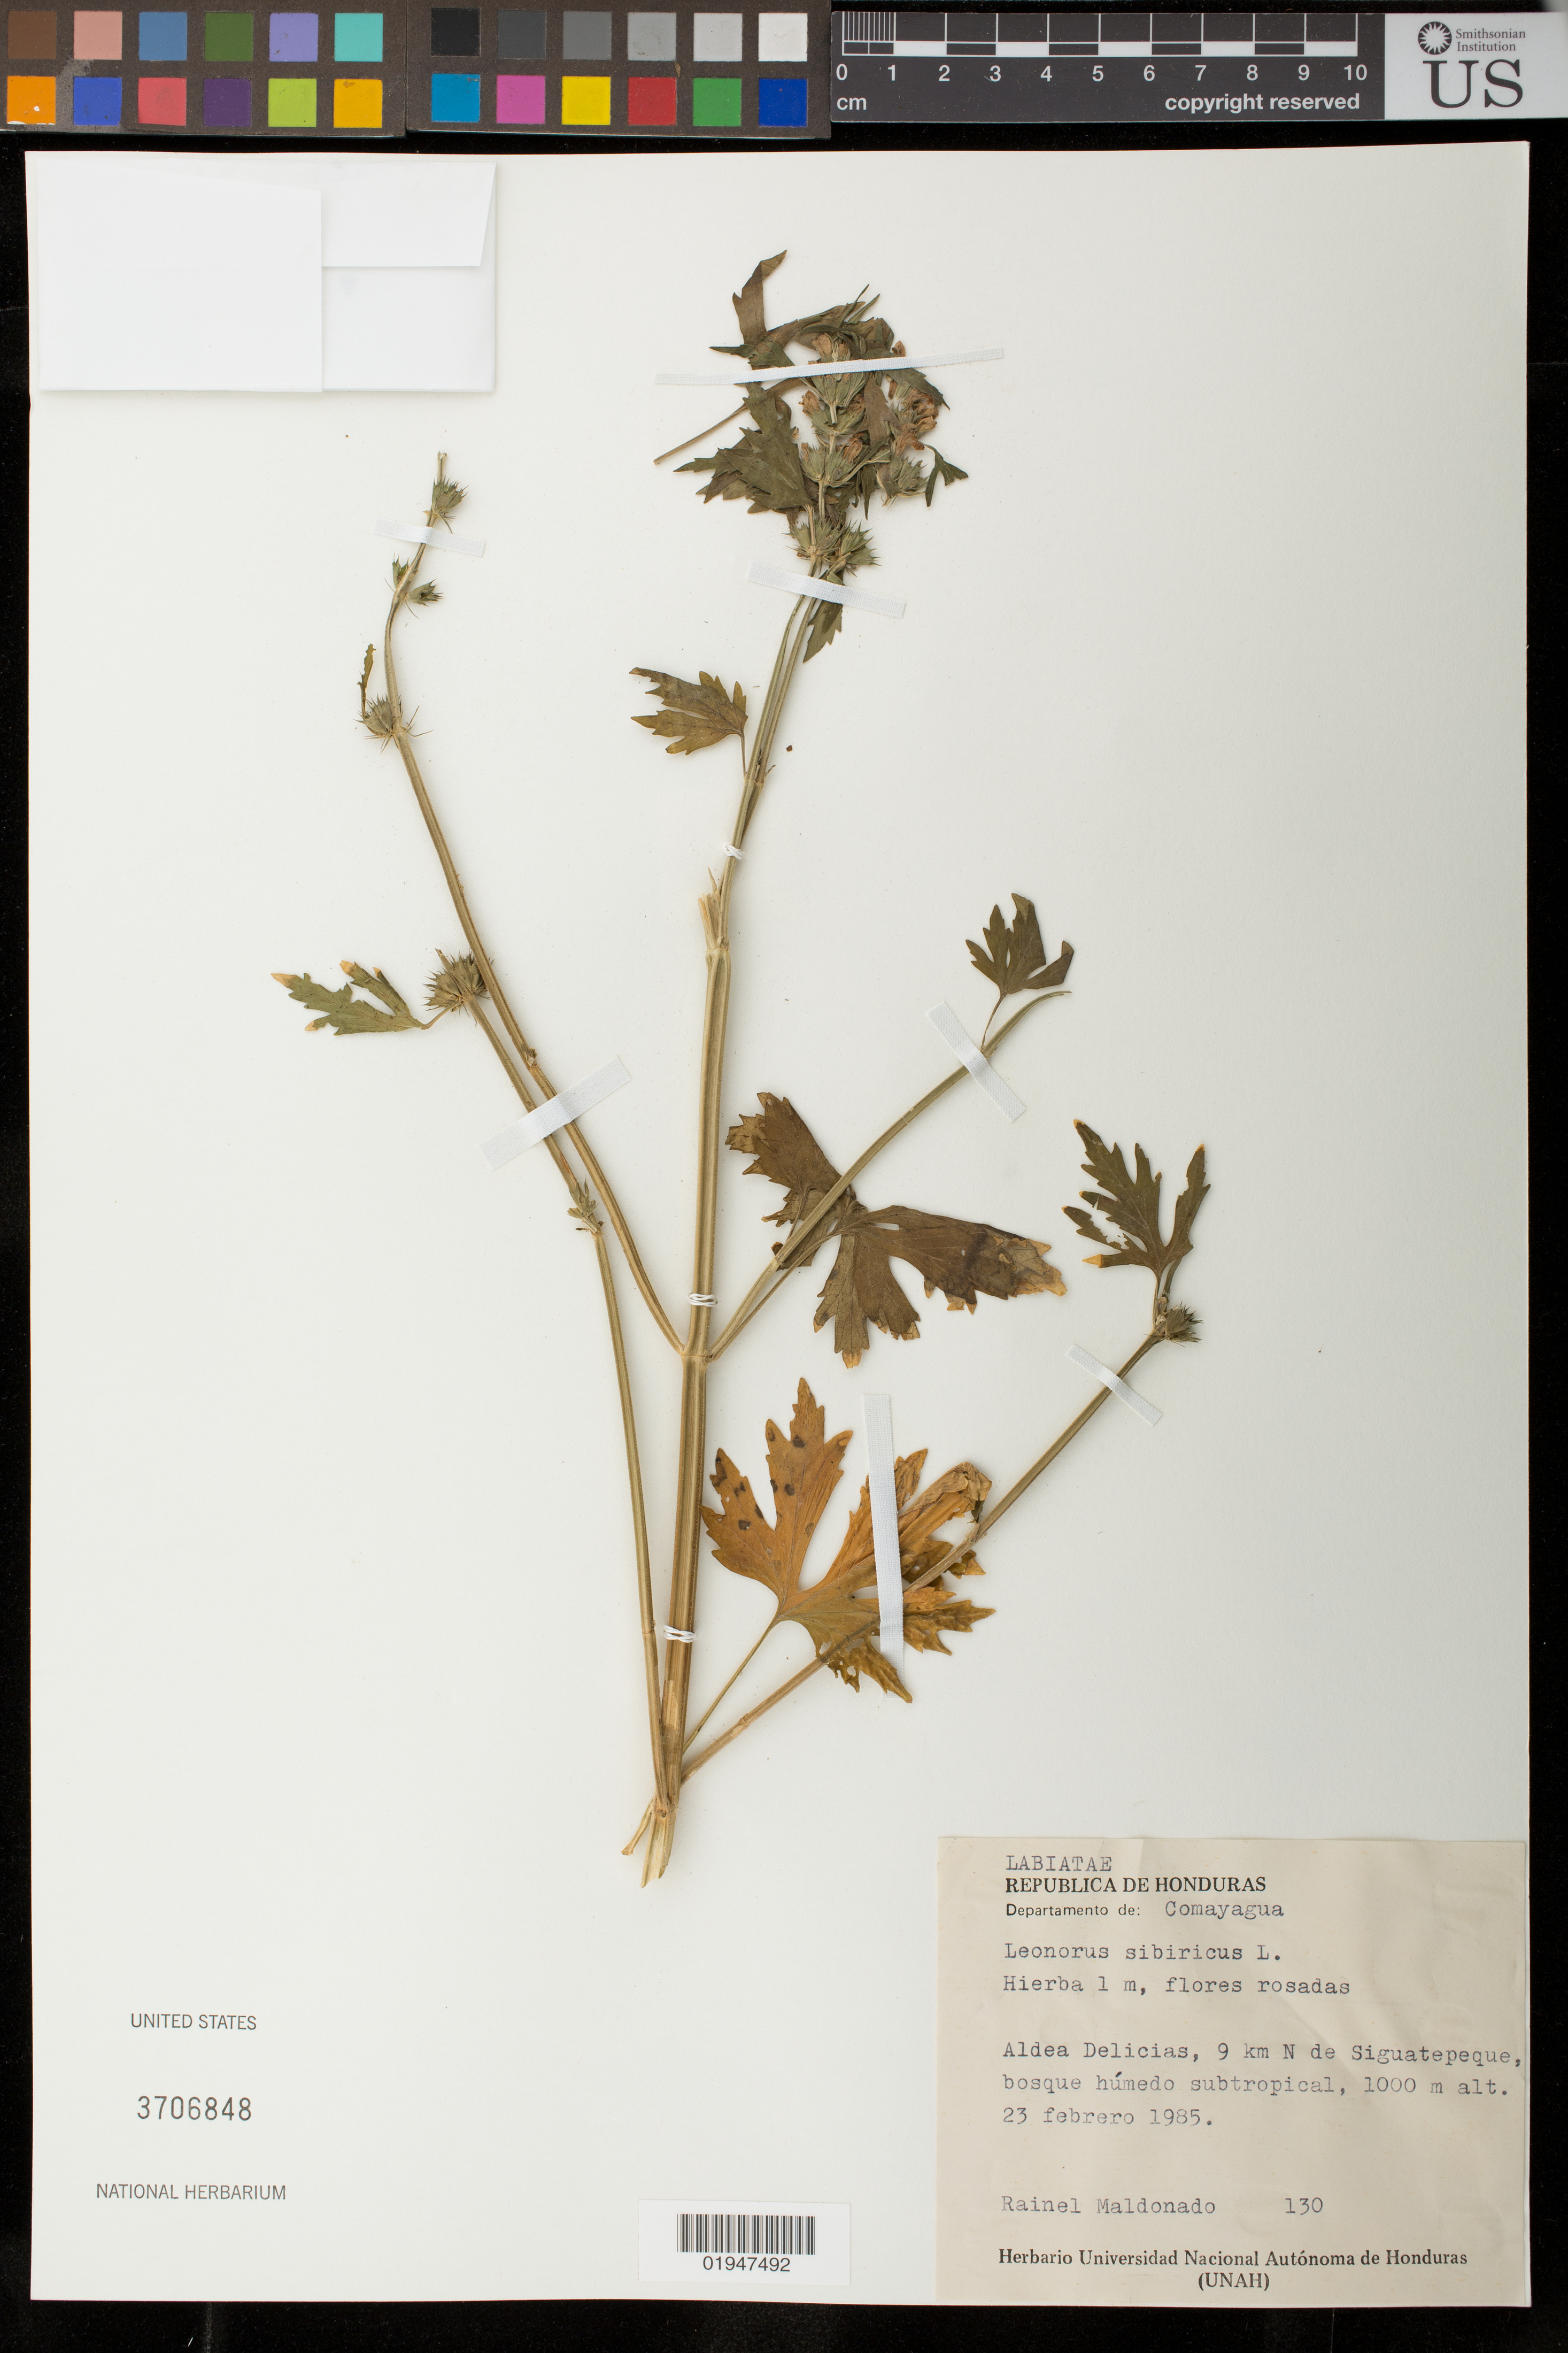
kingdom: Plantae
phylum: Tracheophyta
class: Magnoliopsida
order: Lamiales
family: Lamiaceae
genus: Leonurus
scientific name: Leonurus japonicus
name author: Houtt.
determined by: Strong, Mark T., (BOT), Smithsonian Institution - National Museum of Natural History (UNITED STATES)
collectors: R. Maldonado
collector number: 130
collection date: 1985-02-23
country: Honduras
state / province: Comayagua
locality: Aldea Delicias, 9 km N de Siguatepeque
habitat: Bosque húmedo subtropical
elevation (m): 1000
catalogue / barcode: US 3706848